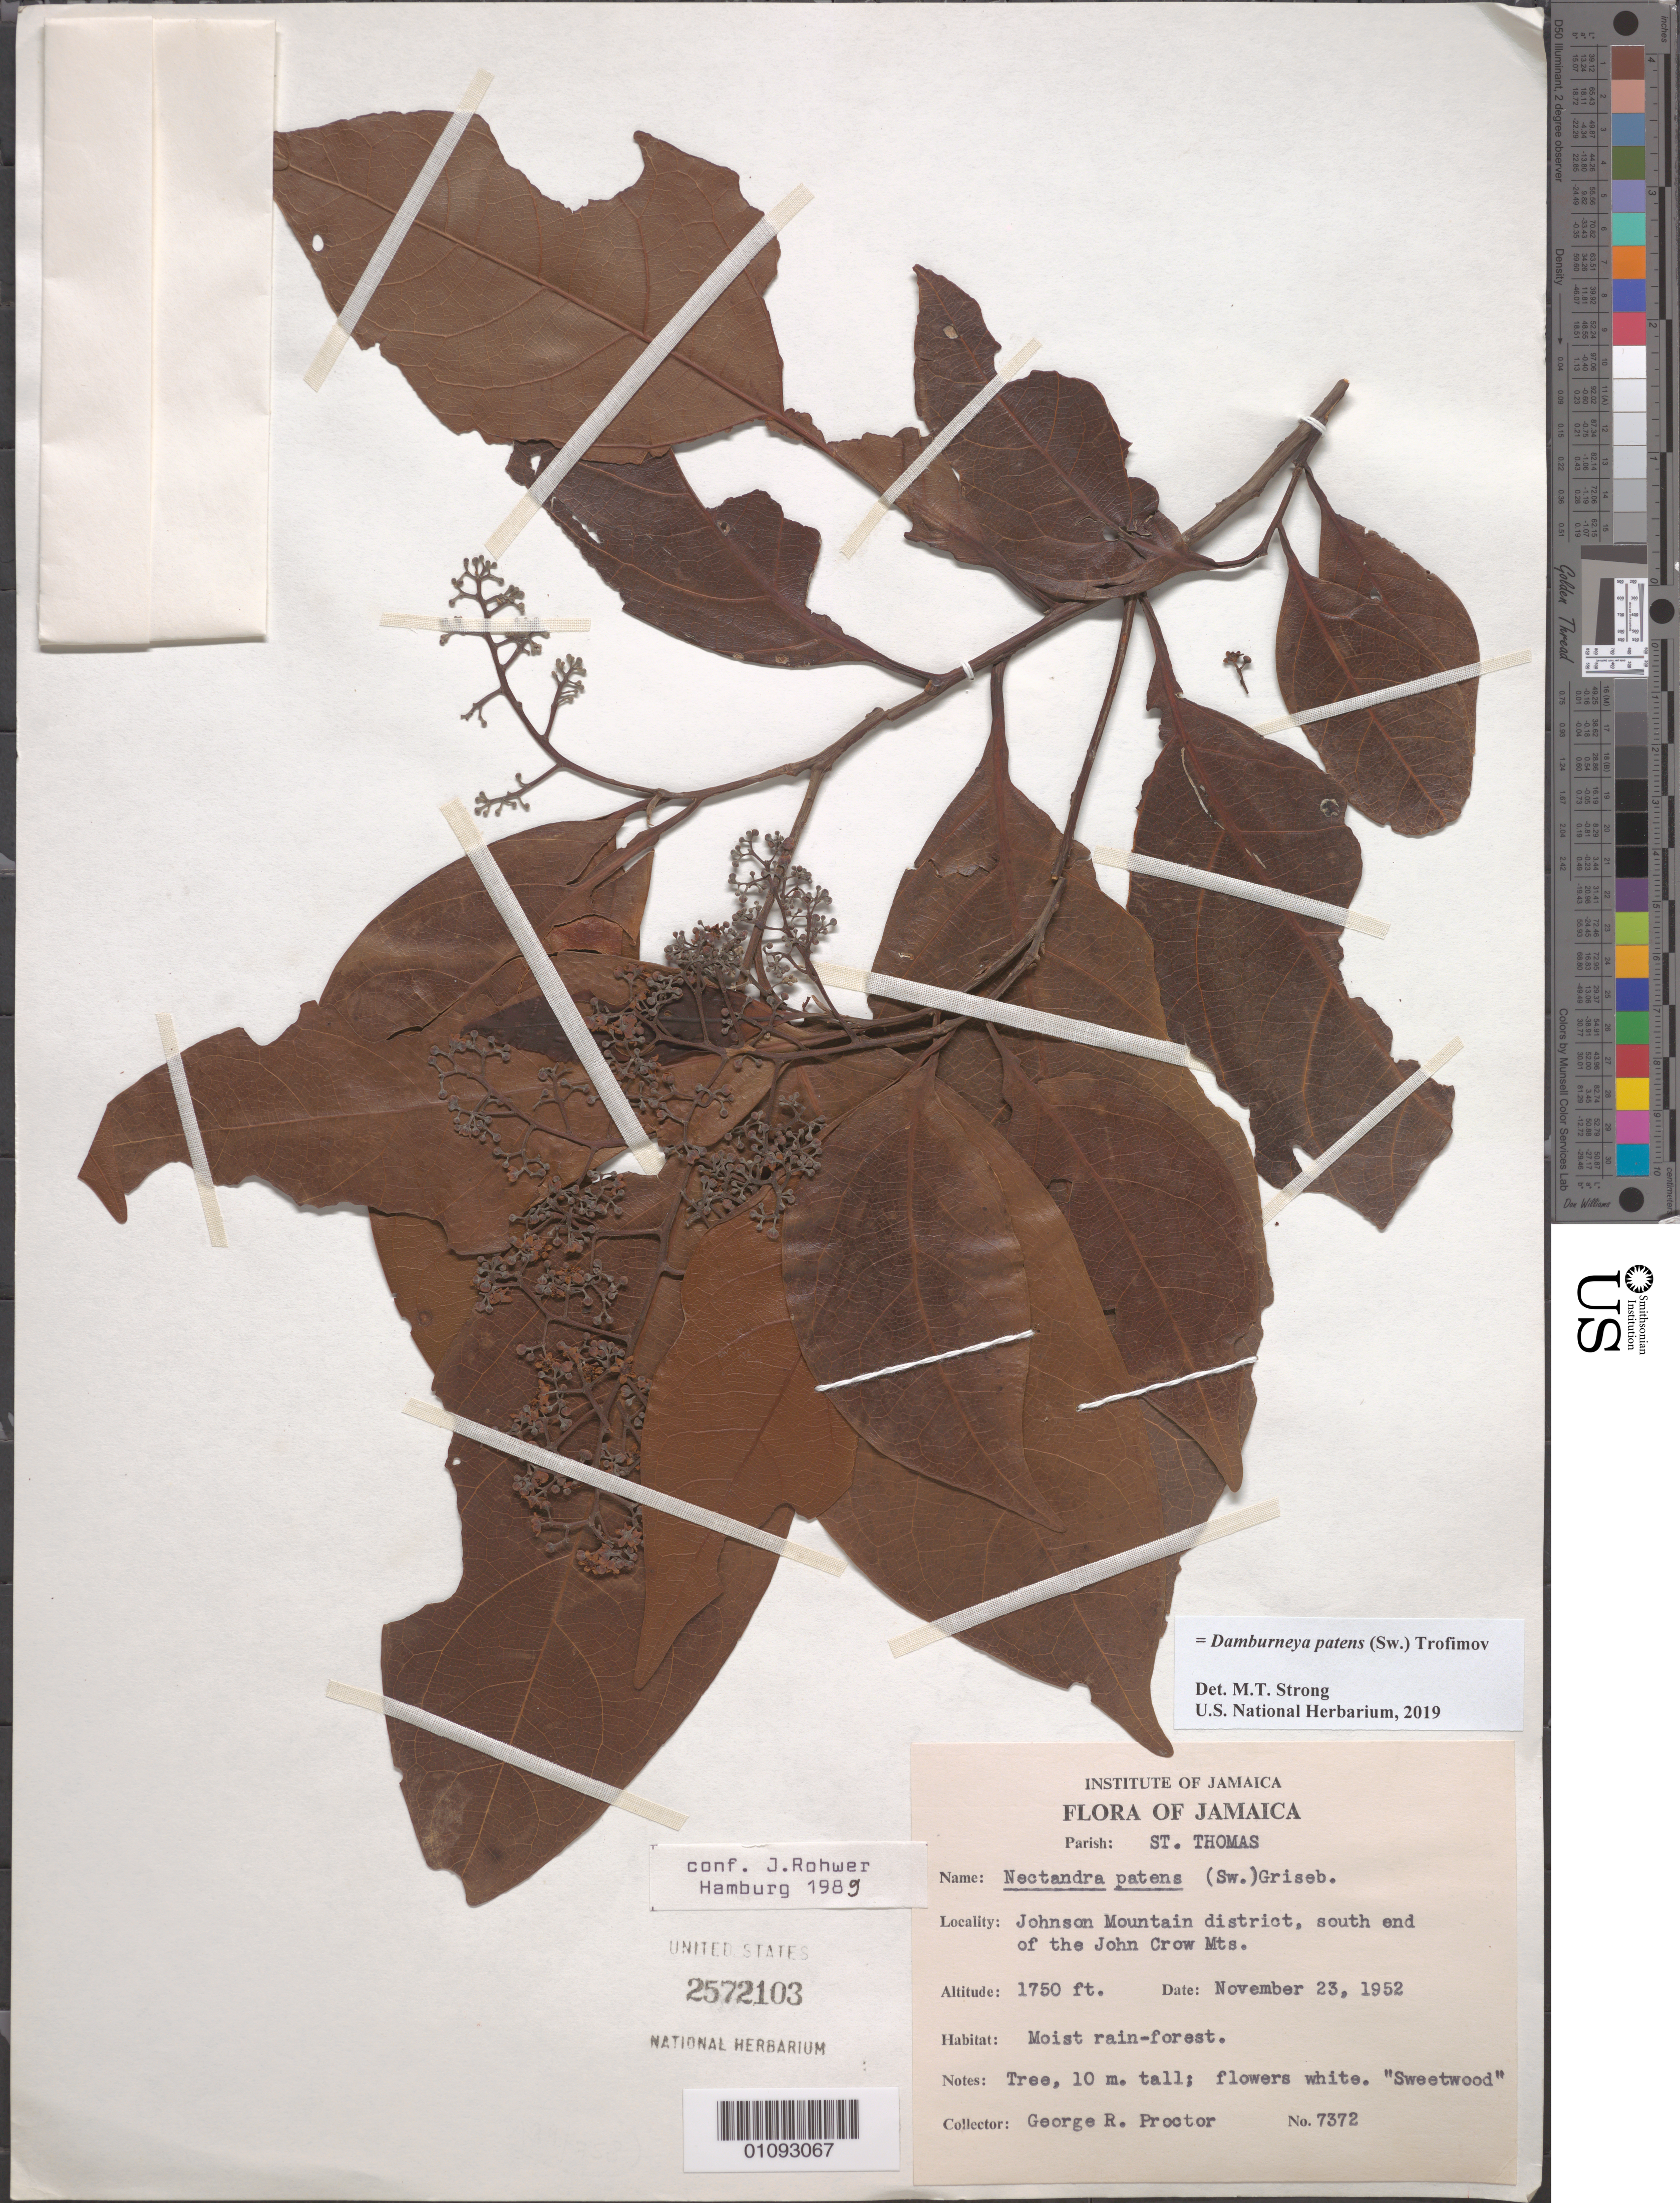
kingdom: Plantae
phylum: Tracheophyta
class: Magnoliopsida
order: Laurales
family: Lauraceae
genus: Damburneya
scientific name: Damburneya patens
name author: (Sw.) Trofimov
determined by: Strong, M. T., (US), Smithsonian Institution - National Museum of Natural History (UNITED STATES)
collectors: G. R. Proctor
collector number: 7372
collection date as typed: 23 Nov 1952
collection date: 1952-11-23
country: Jamaica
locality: S end of the John Crow Mts.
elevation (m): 533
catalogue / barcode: US 2572103